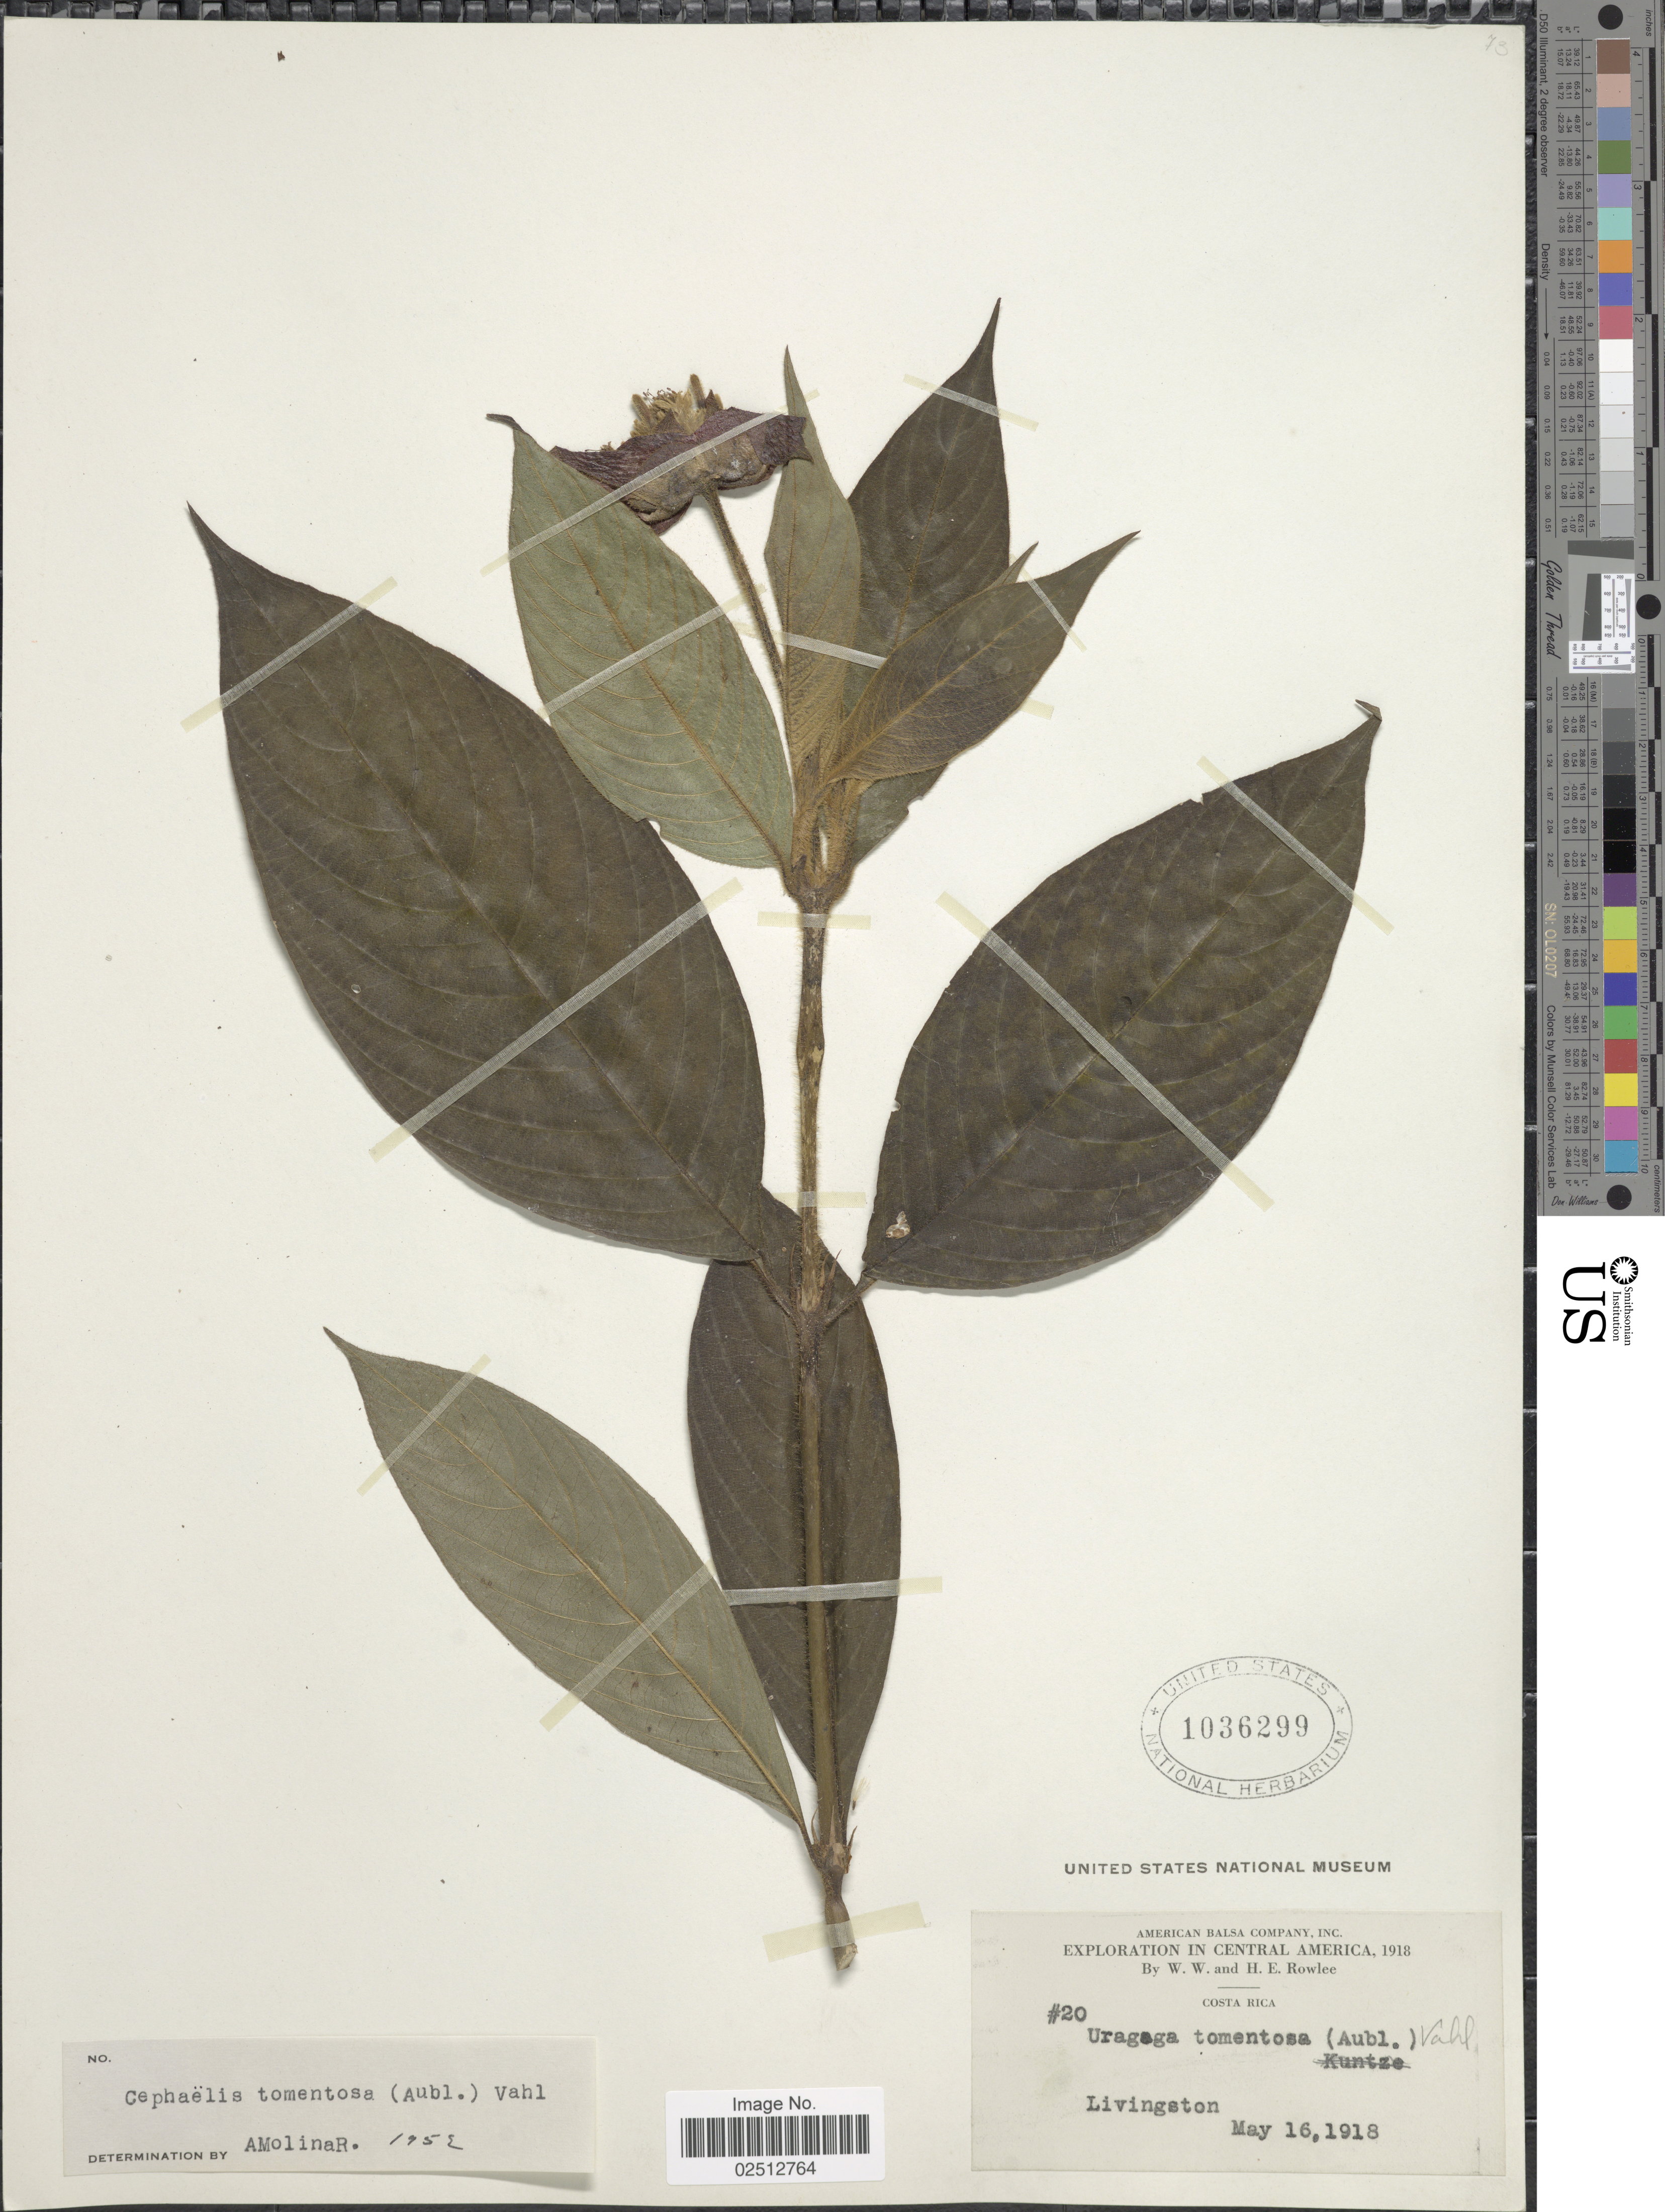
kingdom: Plantae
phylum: Tracheophyta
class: Magnoliopsida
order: Gentianales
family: Rubiaceae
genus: Psychotria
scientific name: Psychotria poeppigiana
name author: Müll. Arg.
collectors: W. W. Rowlee & H. E. Rowlee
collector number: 20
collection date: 1918-05-16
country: Costa Rica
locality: Livingston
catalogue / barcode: US 1036299